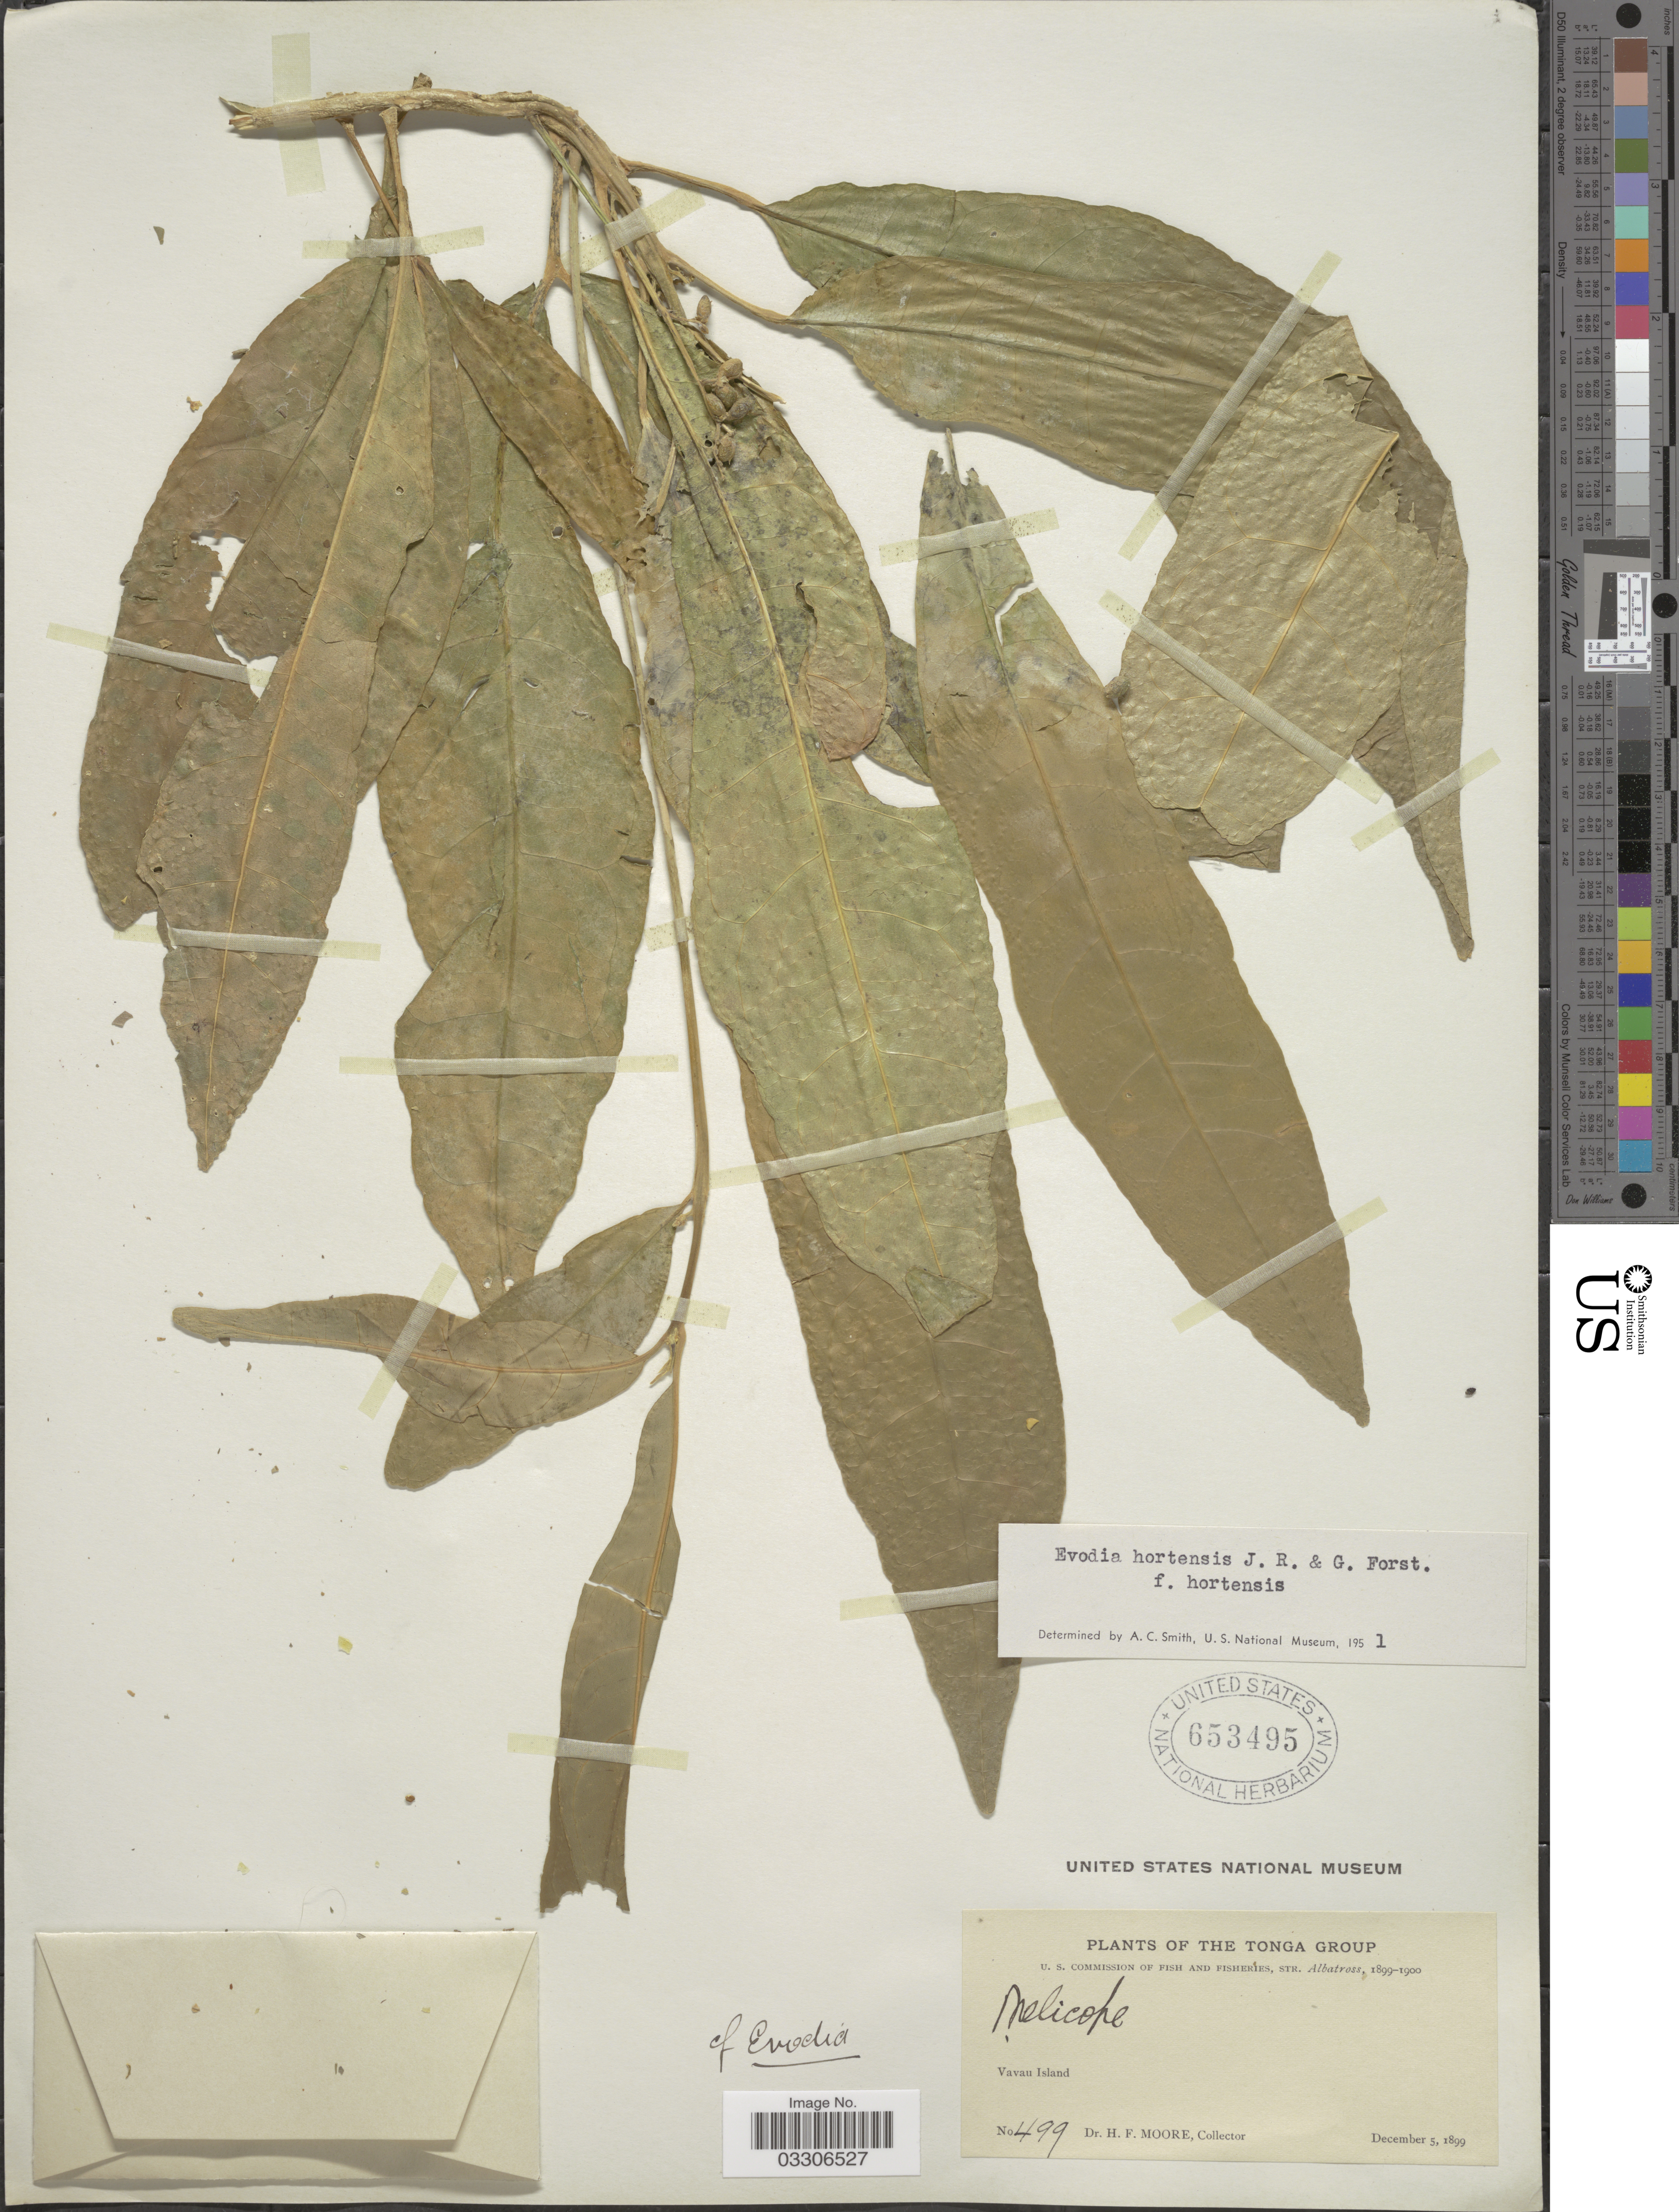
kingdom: Plantae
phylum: Tracheophyta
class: Magnoliopsida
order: Sapindales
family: Rutaceae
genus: Euodia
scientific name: Euodia hortensis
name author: J.R. Forst. & G. Forst.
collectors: H. F. Moore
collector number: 499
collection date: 1899-12-05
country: Tonga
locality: The Tonga Group. Vavau Island.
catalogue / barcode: US 653495